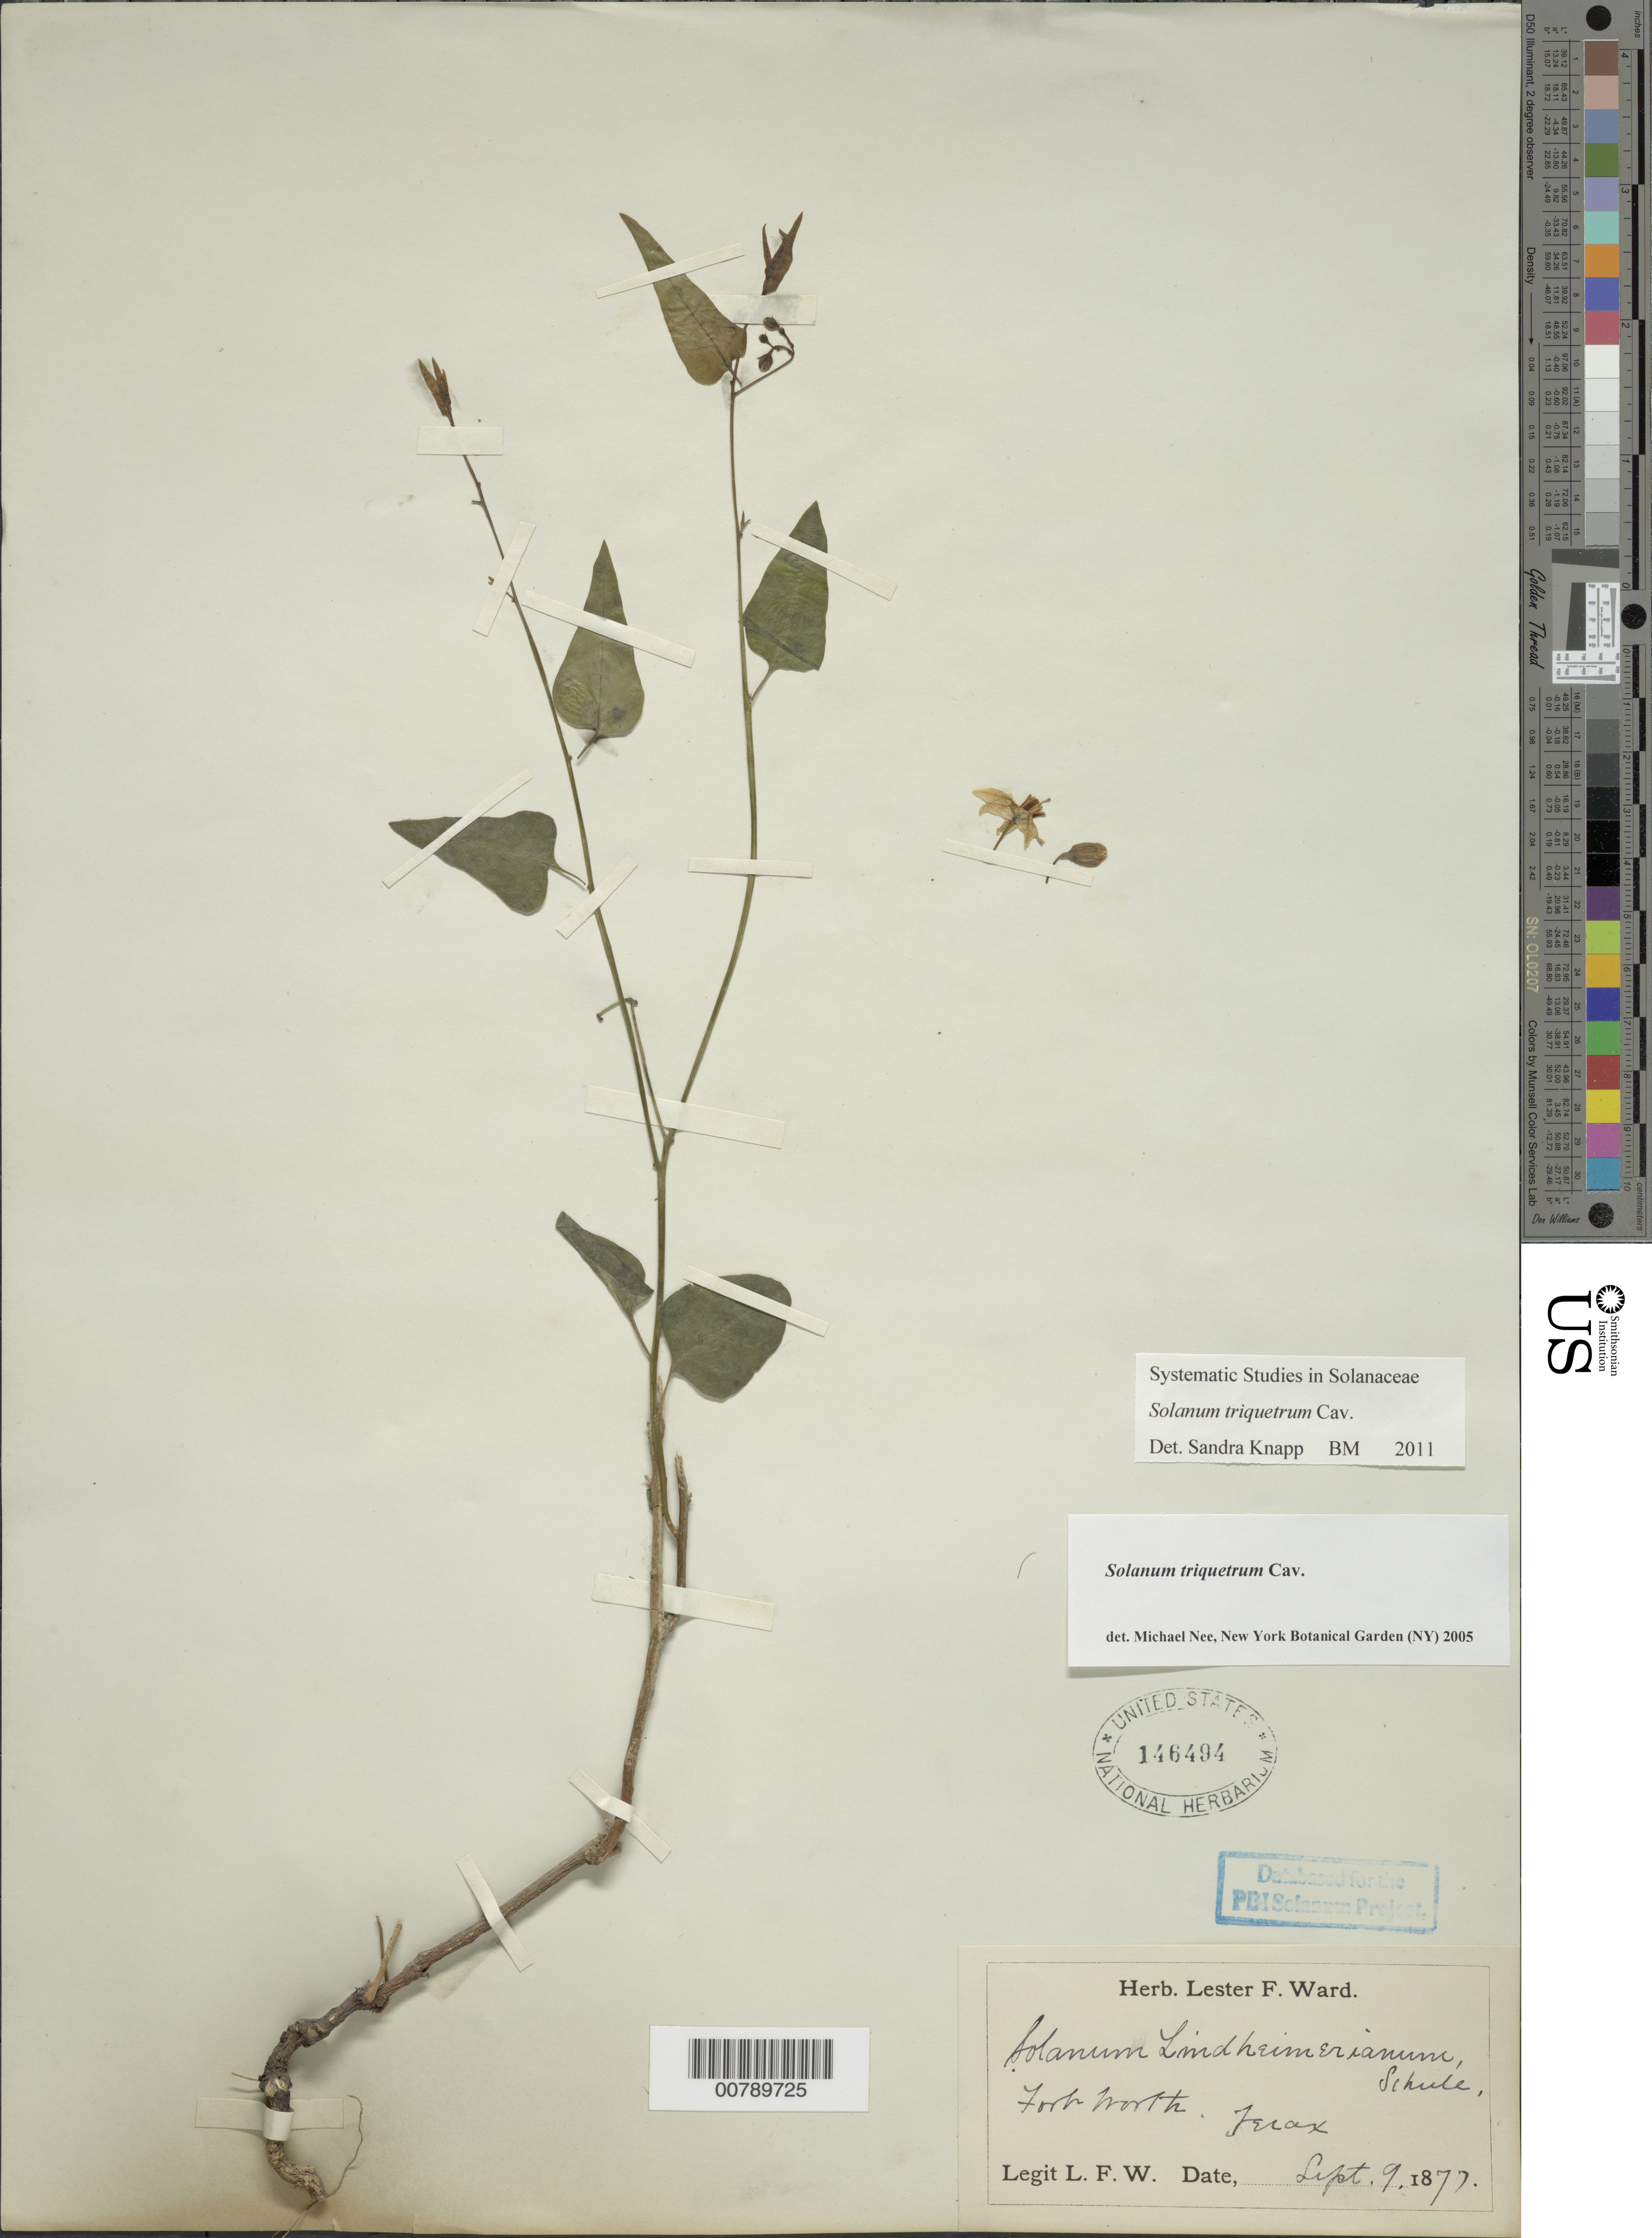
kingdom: Plantae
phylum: Tracheophyta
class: Magnoliopsida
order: Solanales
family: Solanaceae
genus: Solanum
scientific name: Solanum triquetrum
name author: Cav.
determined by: Knapp, S. D.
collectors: L. W. Ward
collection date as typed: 9 Sep 1877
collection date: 1877-09-09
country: United States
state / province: Texas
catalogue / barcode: US 146494